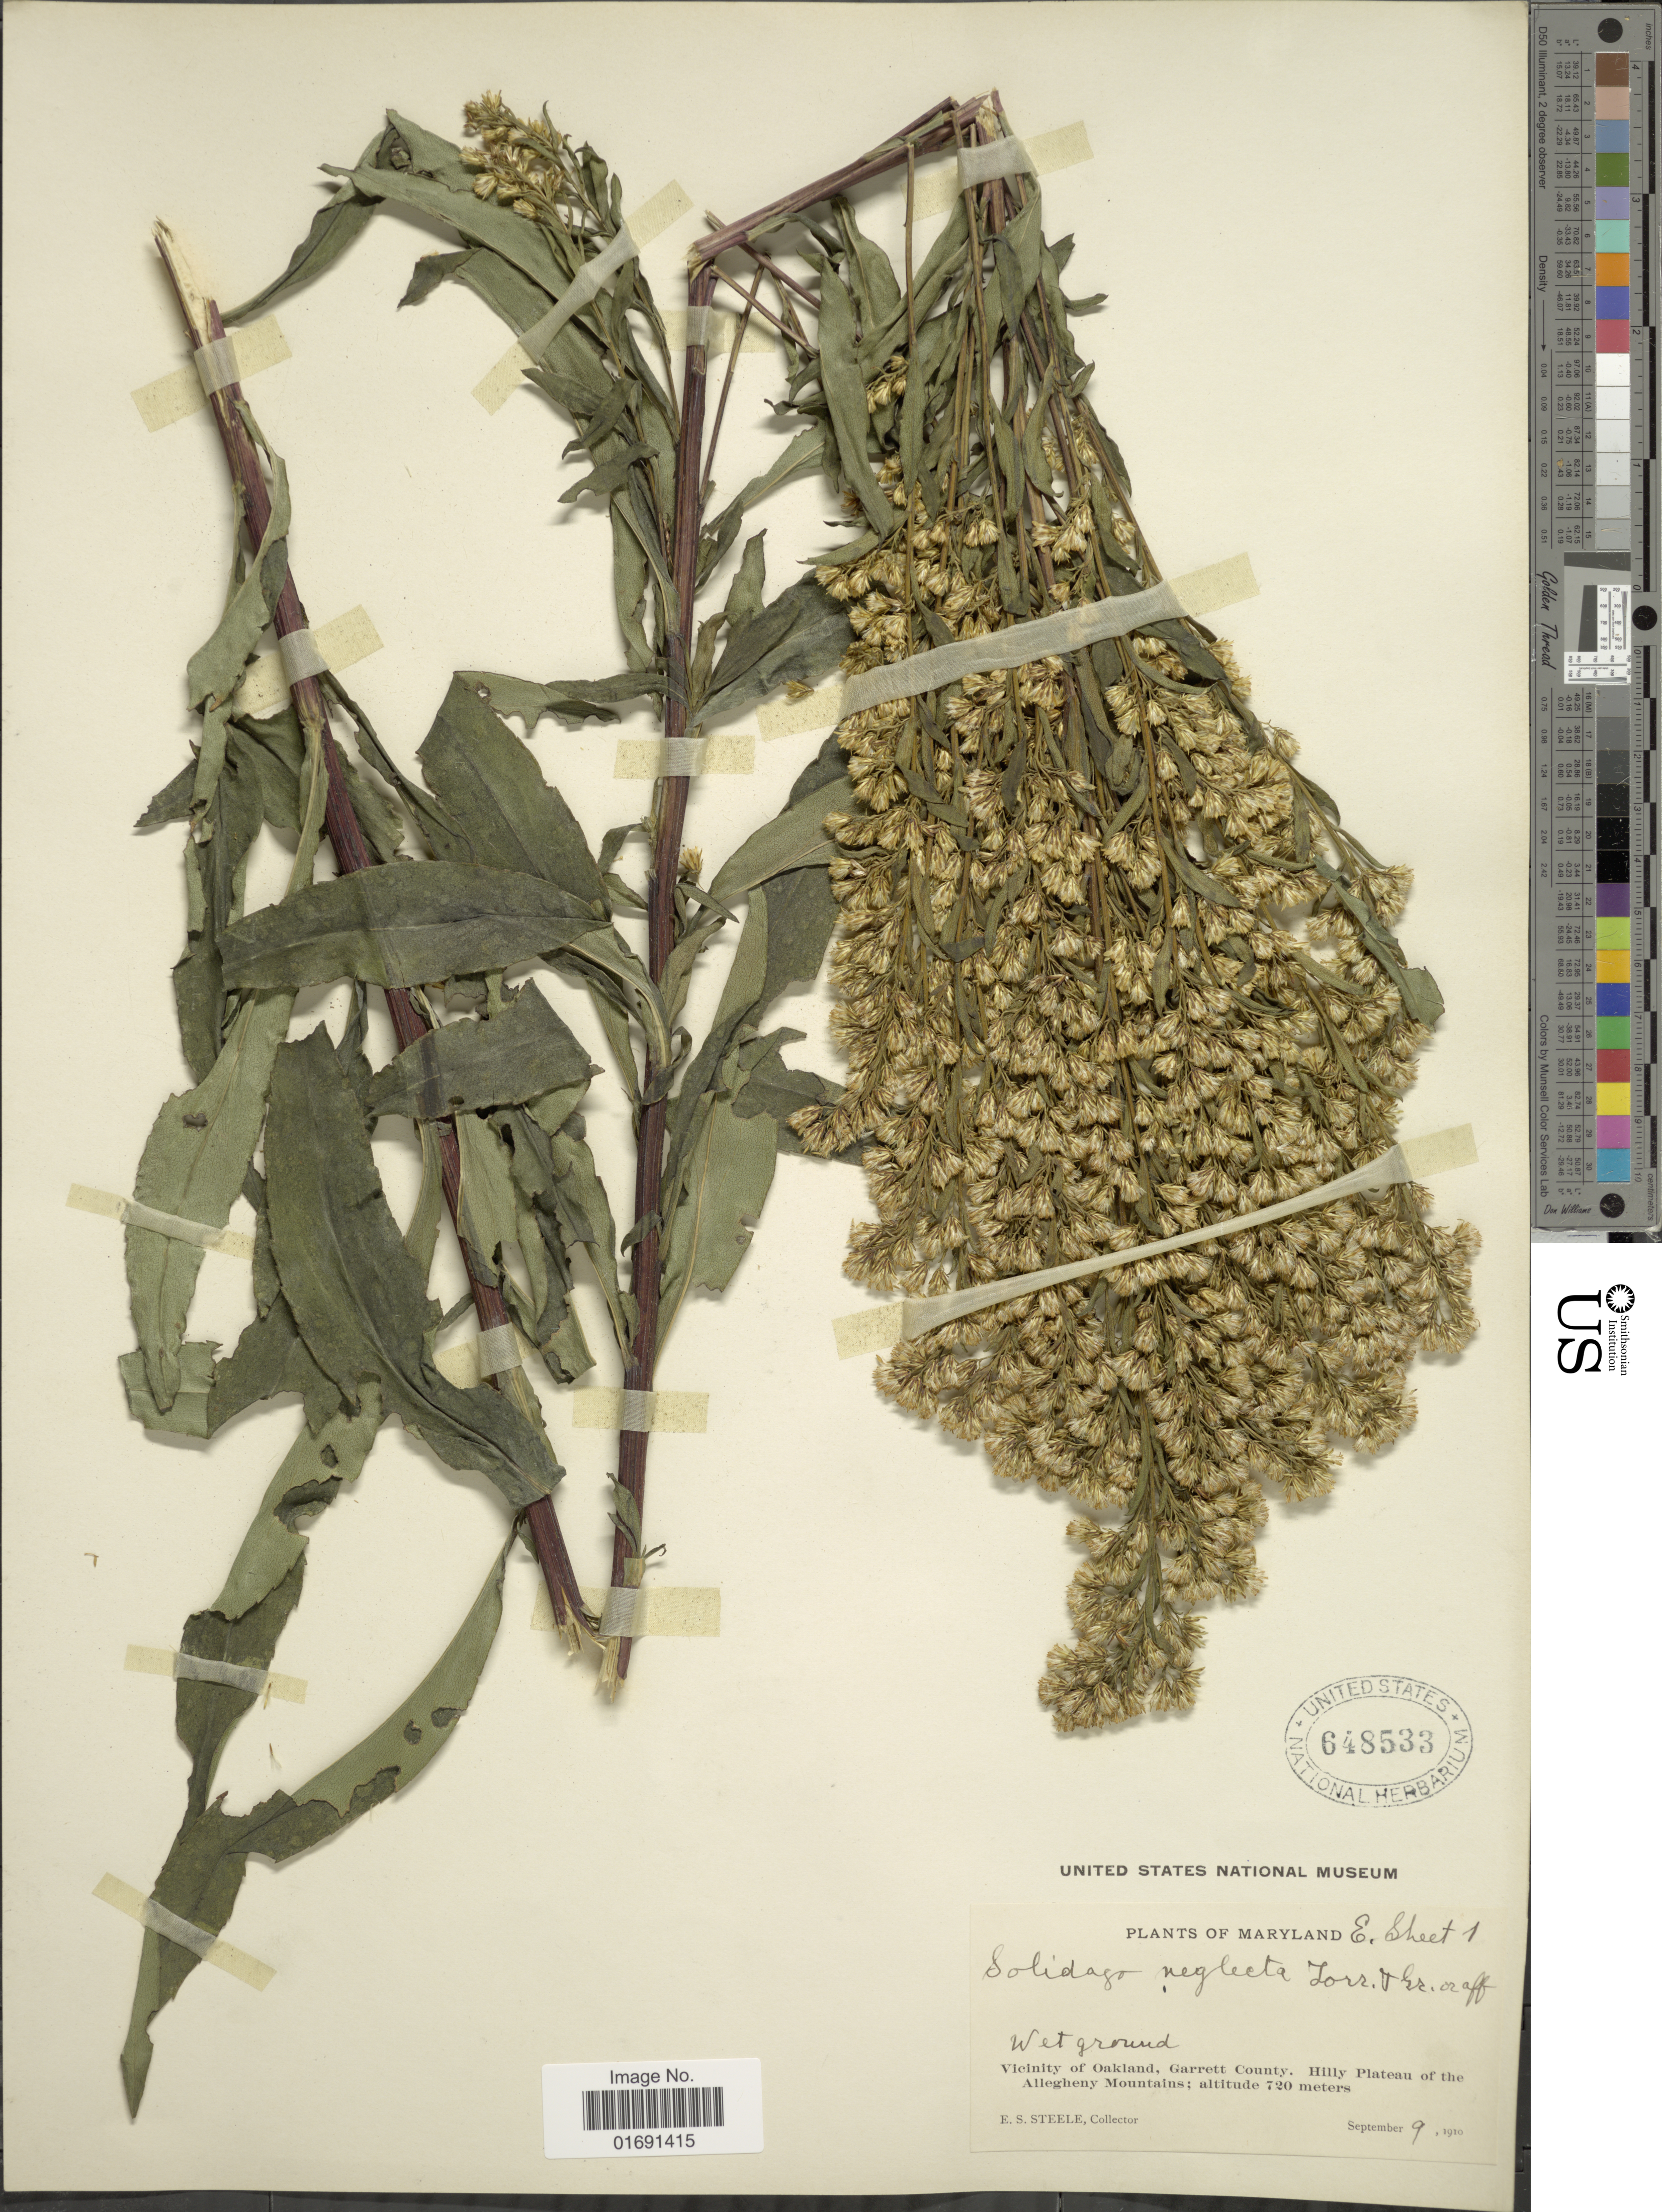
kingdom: Plantae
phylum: Tracheophyta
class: Magnoliopsida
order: Asterales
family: Asteraceae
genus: Solidago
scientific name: Solidago uniligulata var. neglecta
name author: Fernald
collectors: E. Steele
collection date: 1910-09-09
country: United States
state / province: Maryland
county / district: Garrett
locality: Vicinity of Oakland, Garrett County, Hilly Plateau of the Allegheny Mountains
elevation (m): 720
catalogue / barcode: US 648533